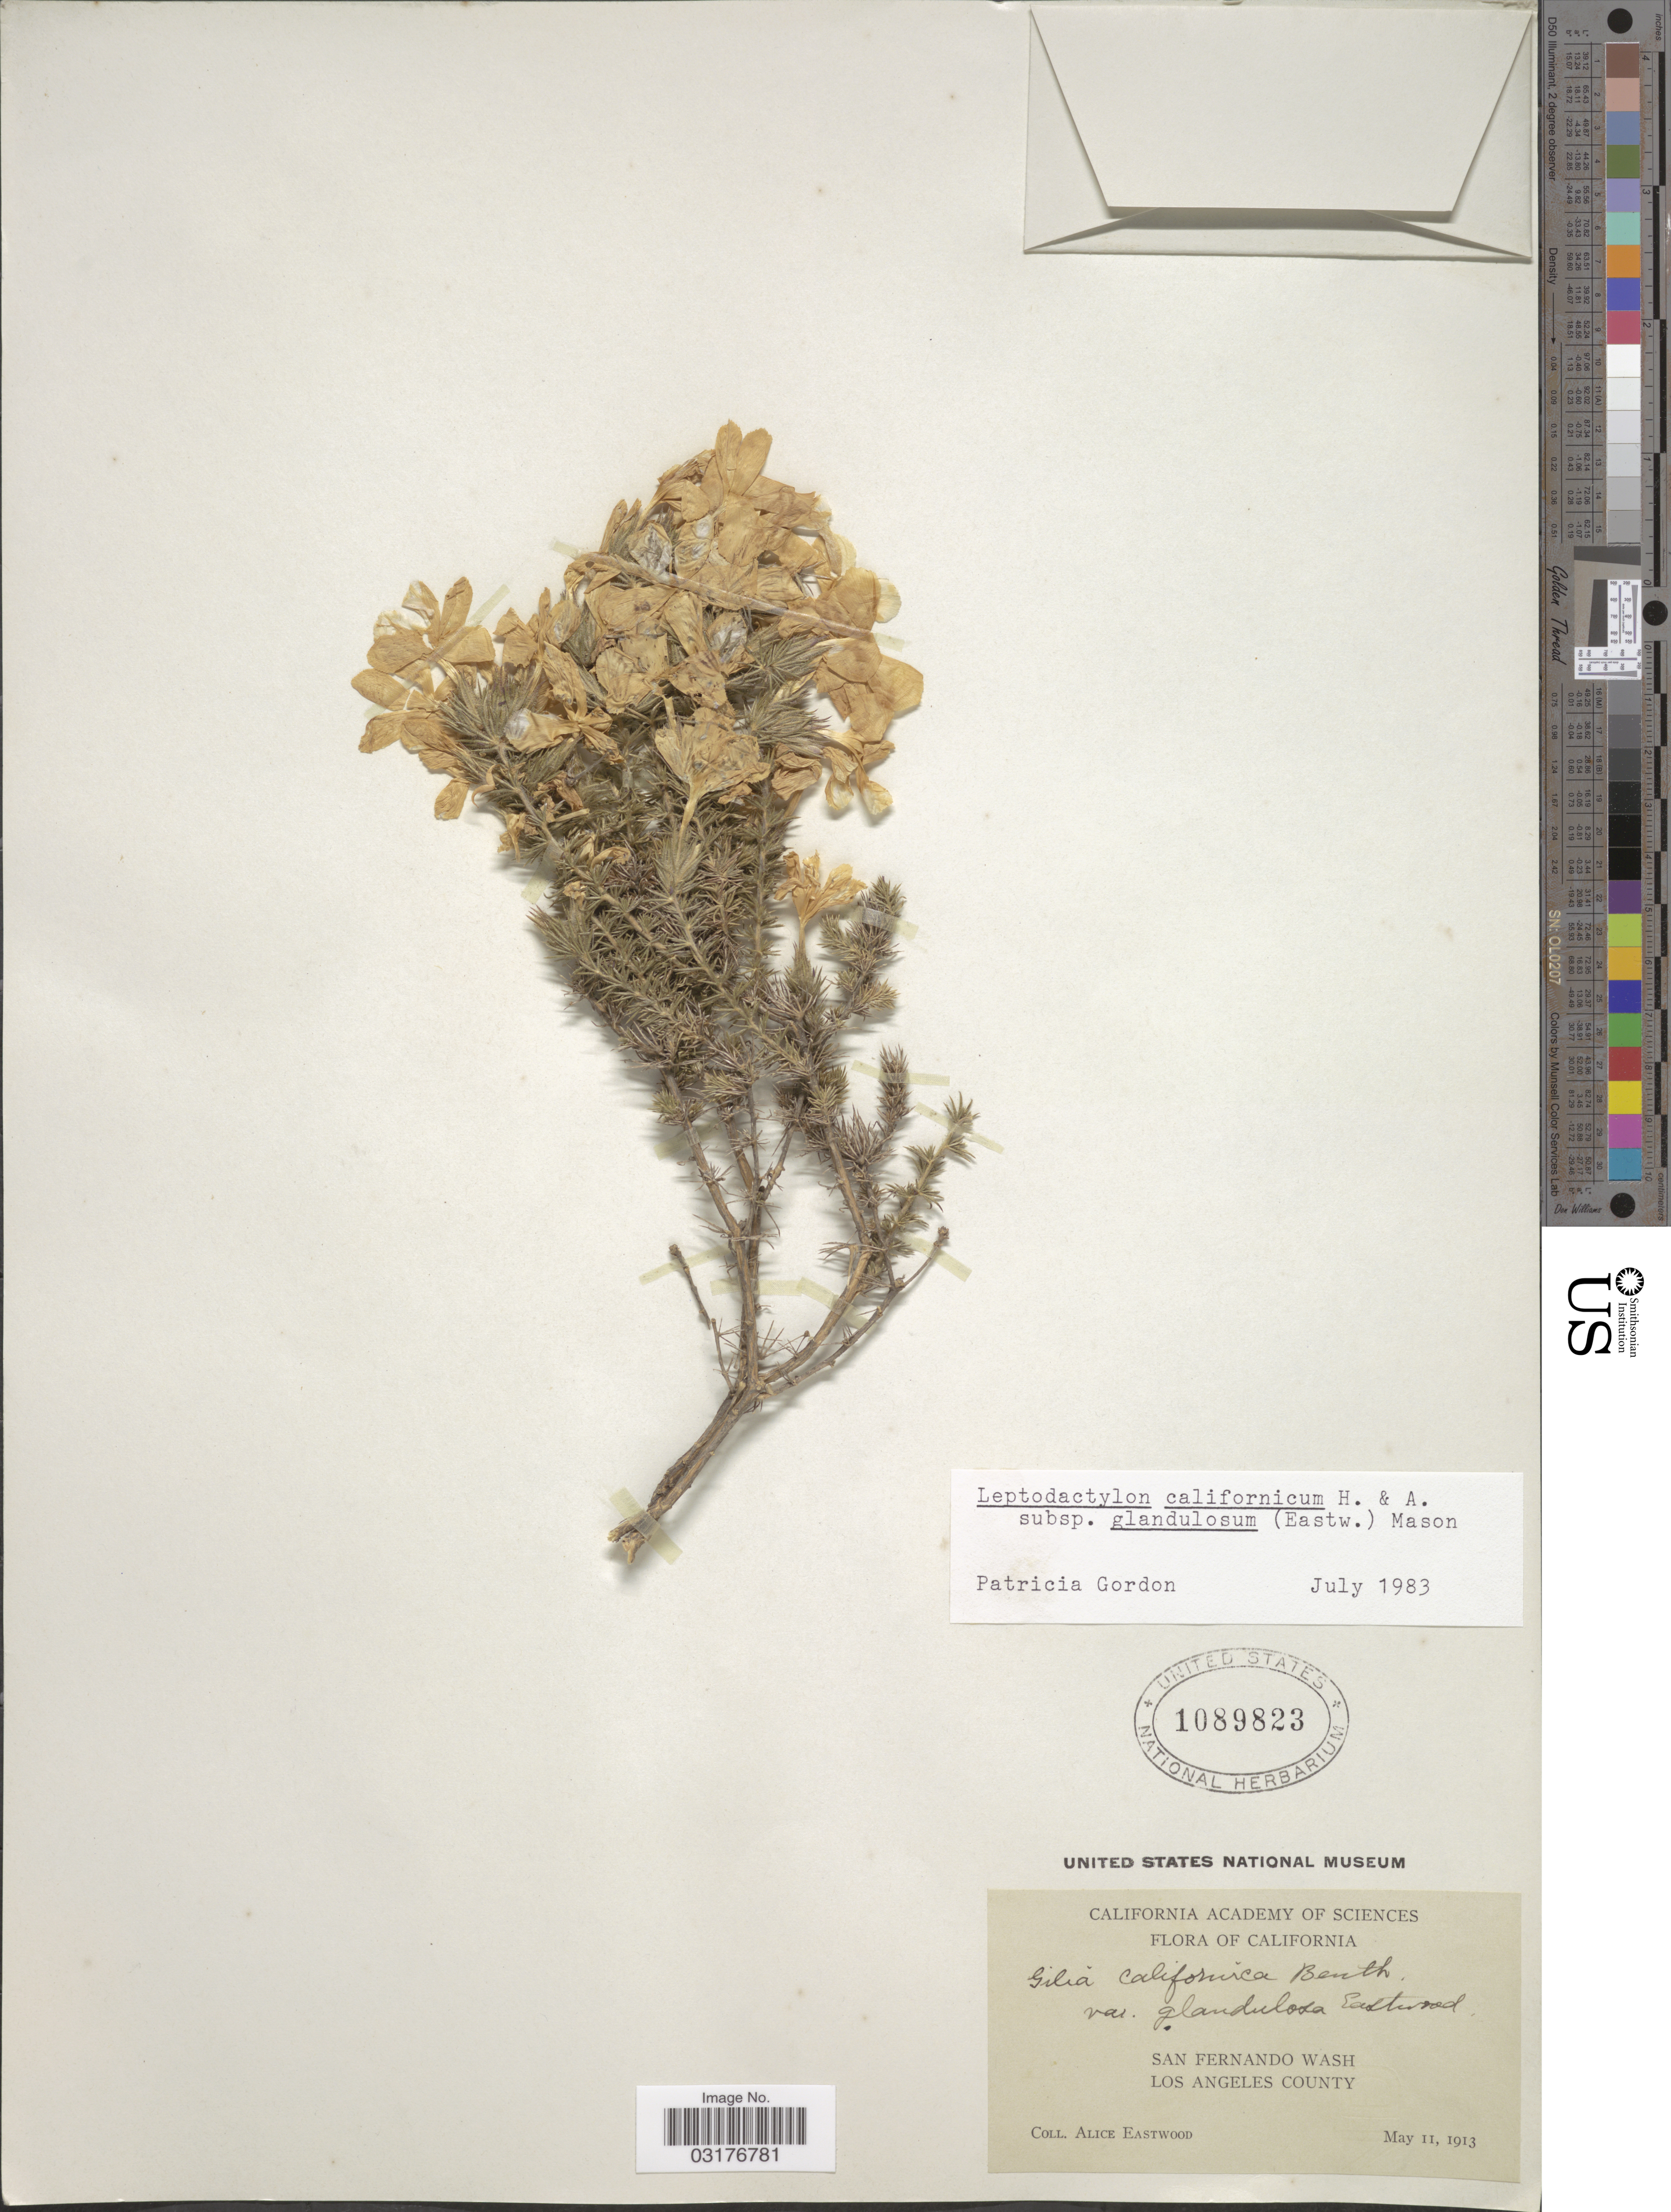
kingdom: Plantae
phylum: Tracheophyta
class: Magnoliopsida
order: Ericales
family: Polemoniaceae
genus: Linanthus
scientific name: Linanthus californicus subsp. glandulosus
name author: (Eastw.) J.M. Porter & R. Patt.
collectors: A. Eastwood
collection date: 1913-05-11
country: United States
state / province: California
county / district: Los Angeles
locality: San Fernando Wash. Los Angeles County.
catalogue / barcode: US 1089823